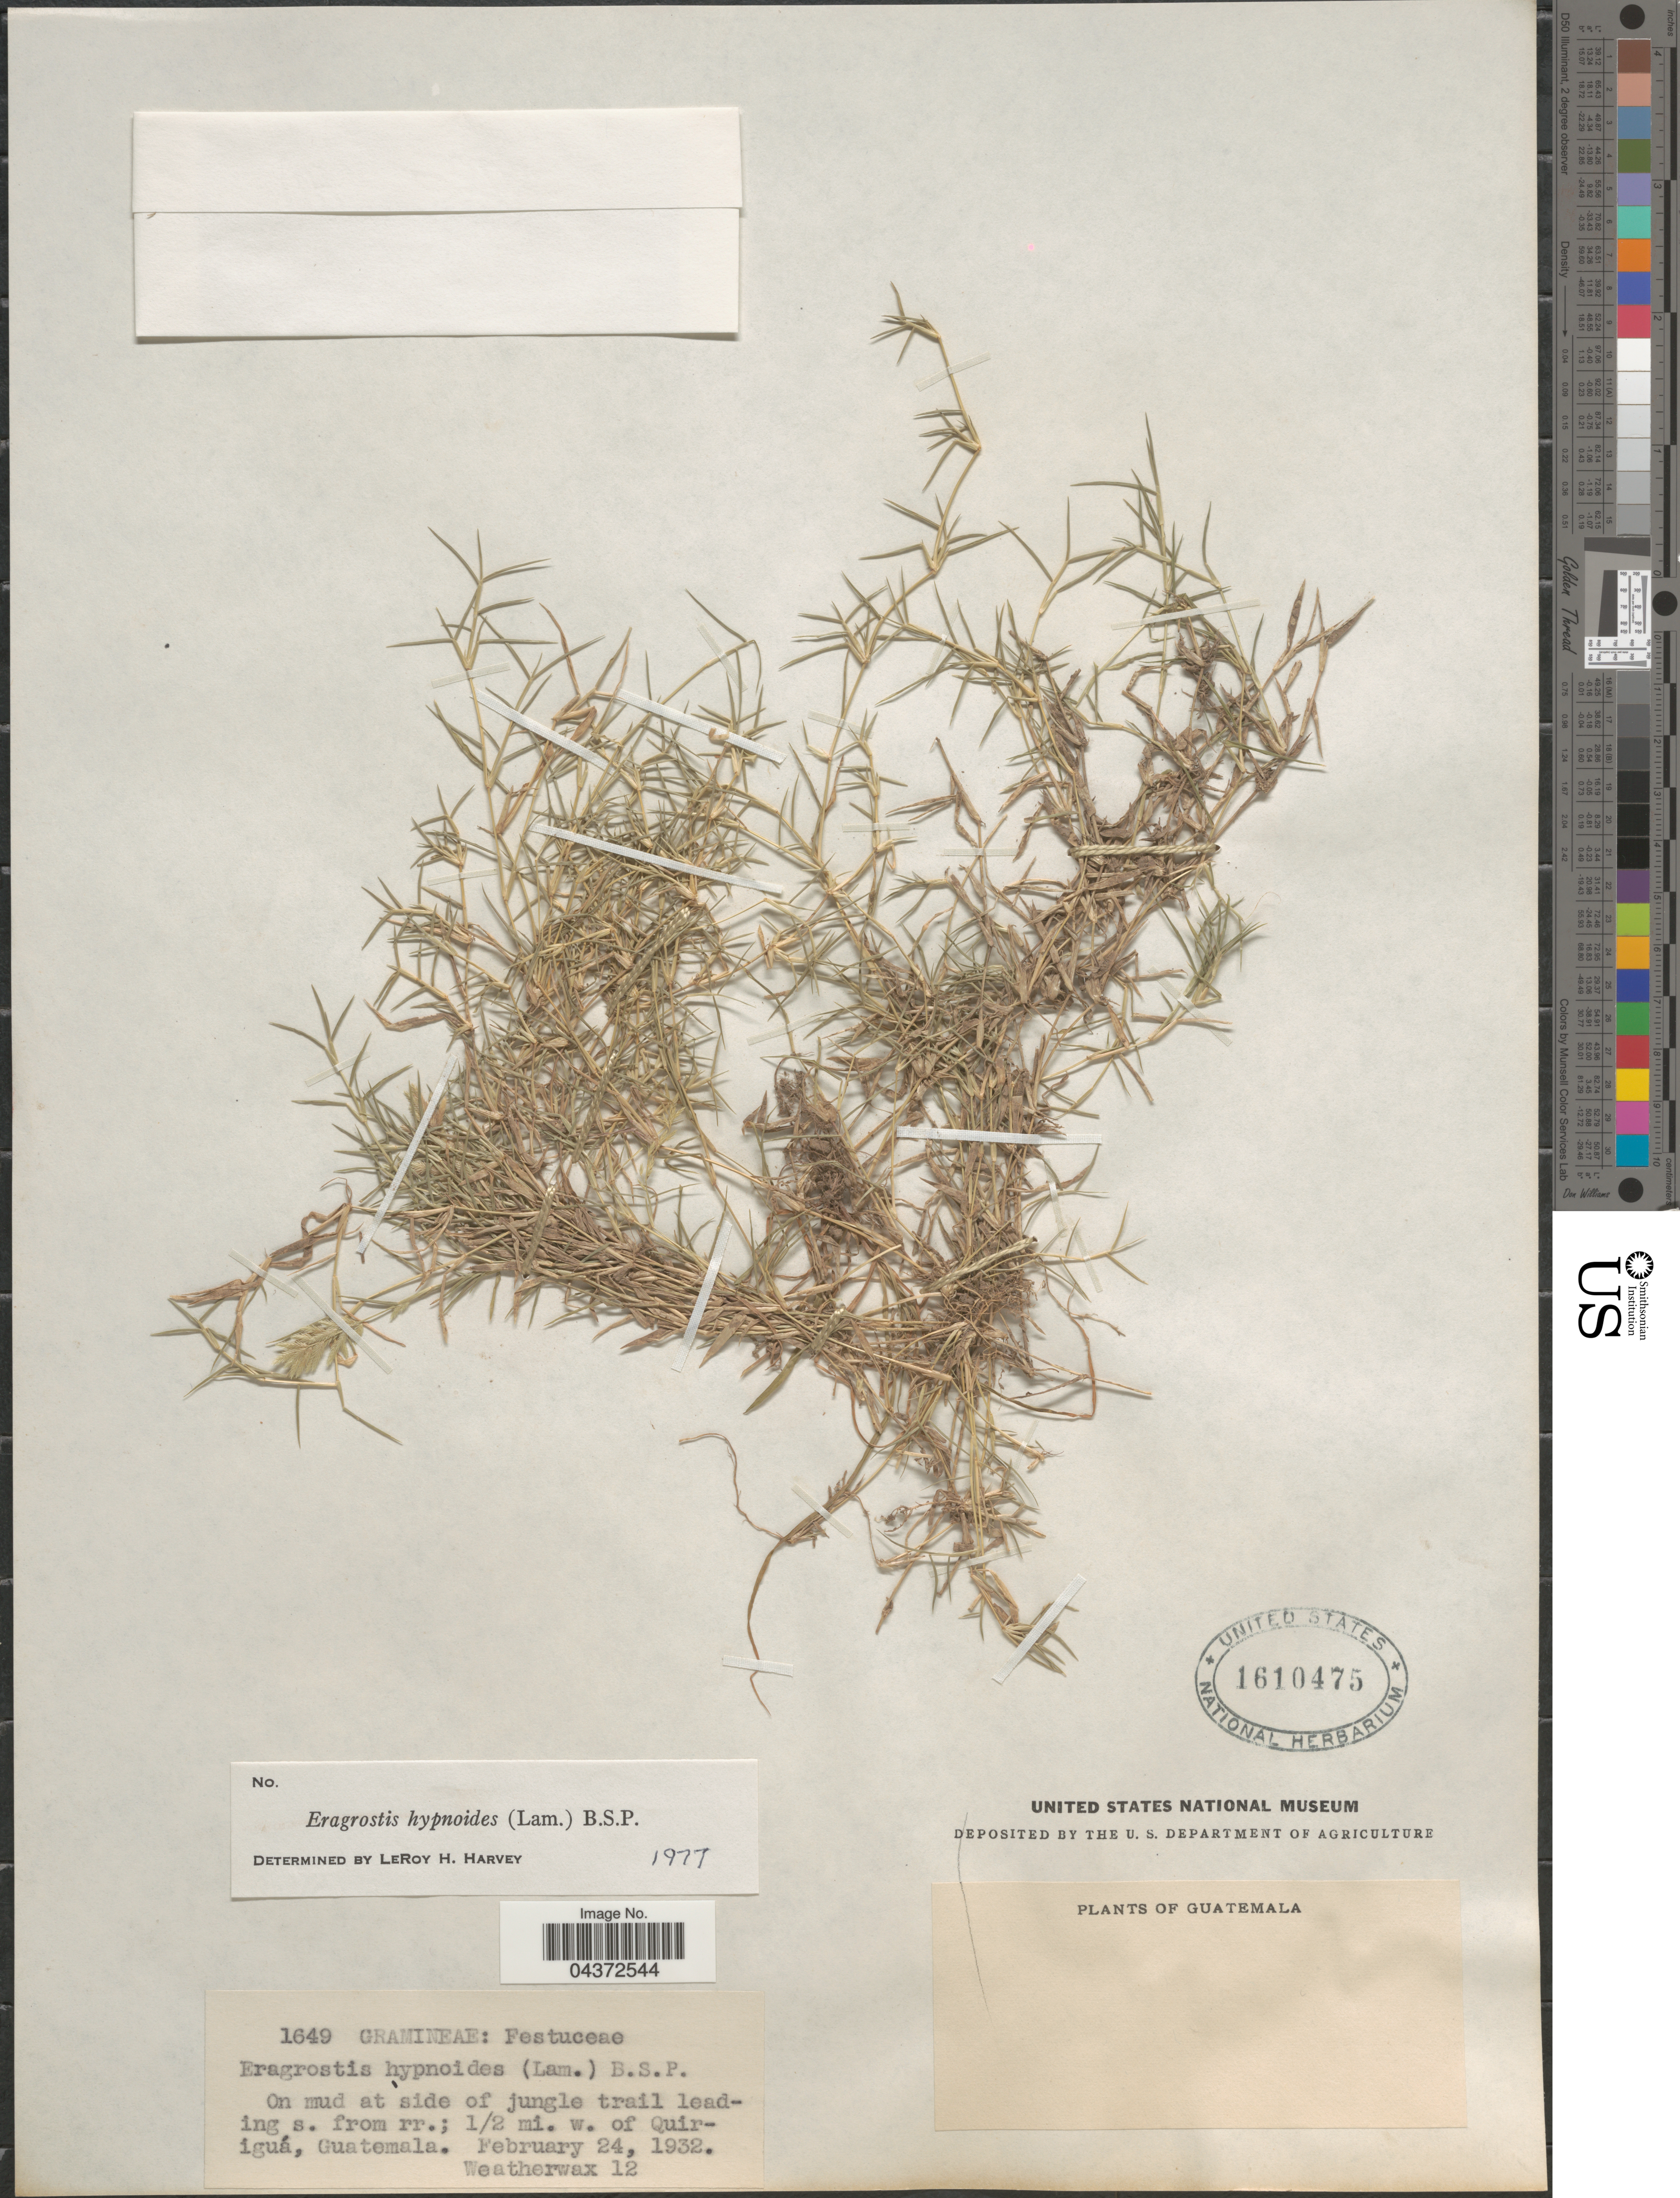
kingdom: Plantae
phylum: Tracheophyta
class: Liliopsida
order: Poales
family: Poaceae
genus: Eragrostis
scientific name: Eragrostis hypnoides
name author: (Lam.) Britton, Stearns & Poggenb.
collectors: -. Weatherwax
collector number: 12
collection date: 1932-02-24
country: Guatemala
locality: On mud at side of jungle trail leading s. from rr.; 1/2 mi. w. of Quiriguá.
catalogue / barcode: US 1610475